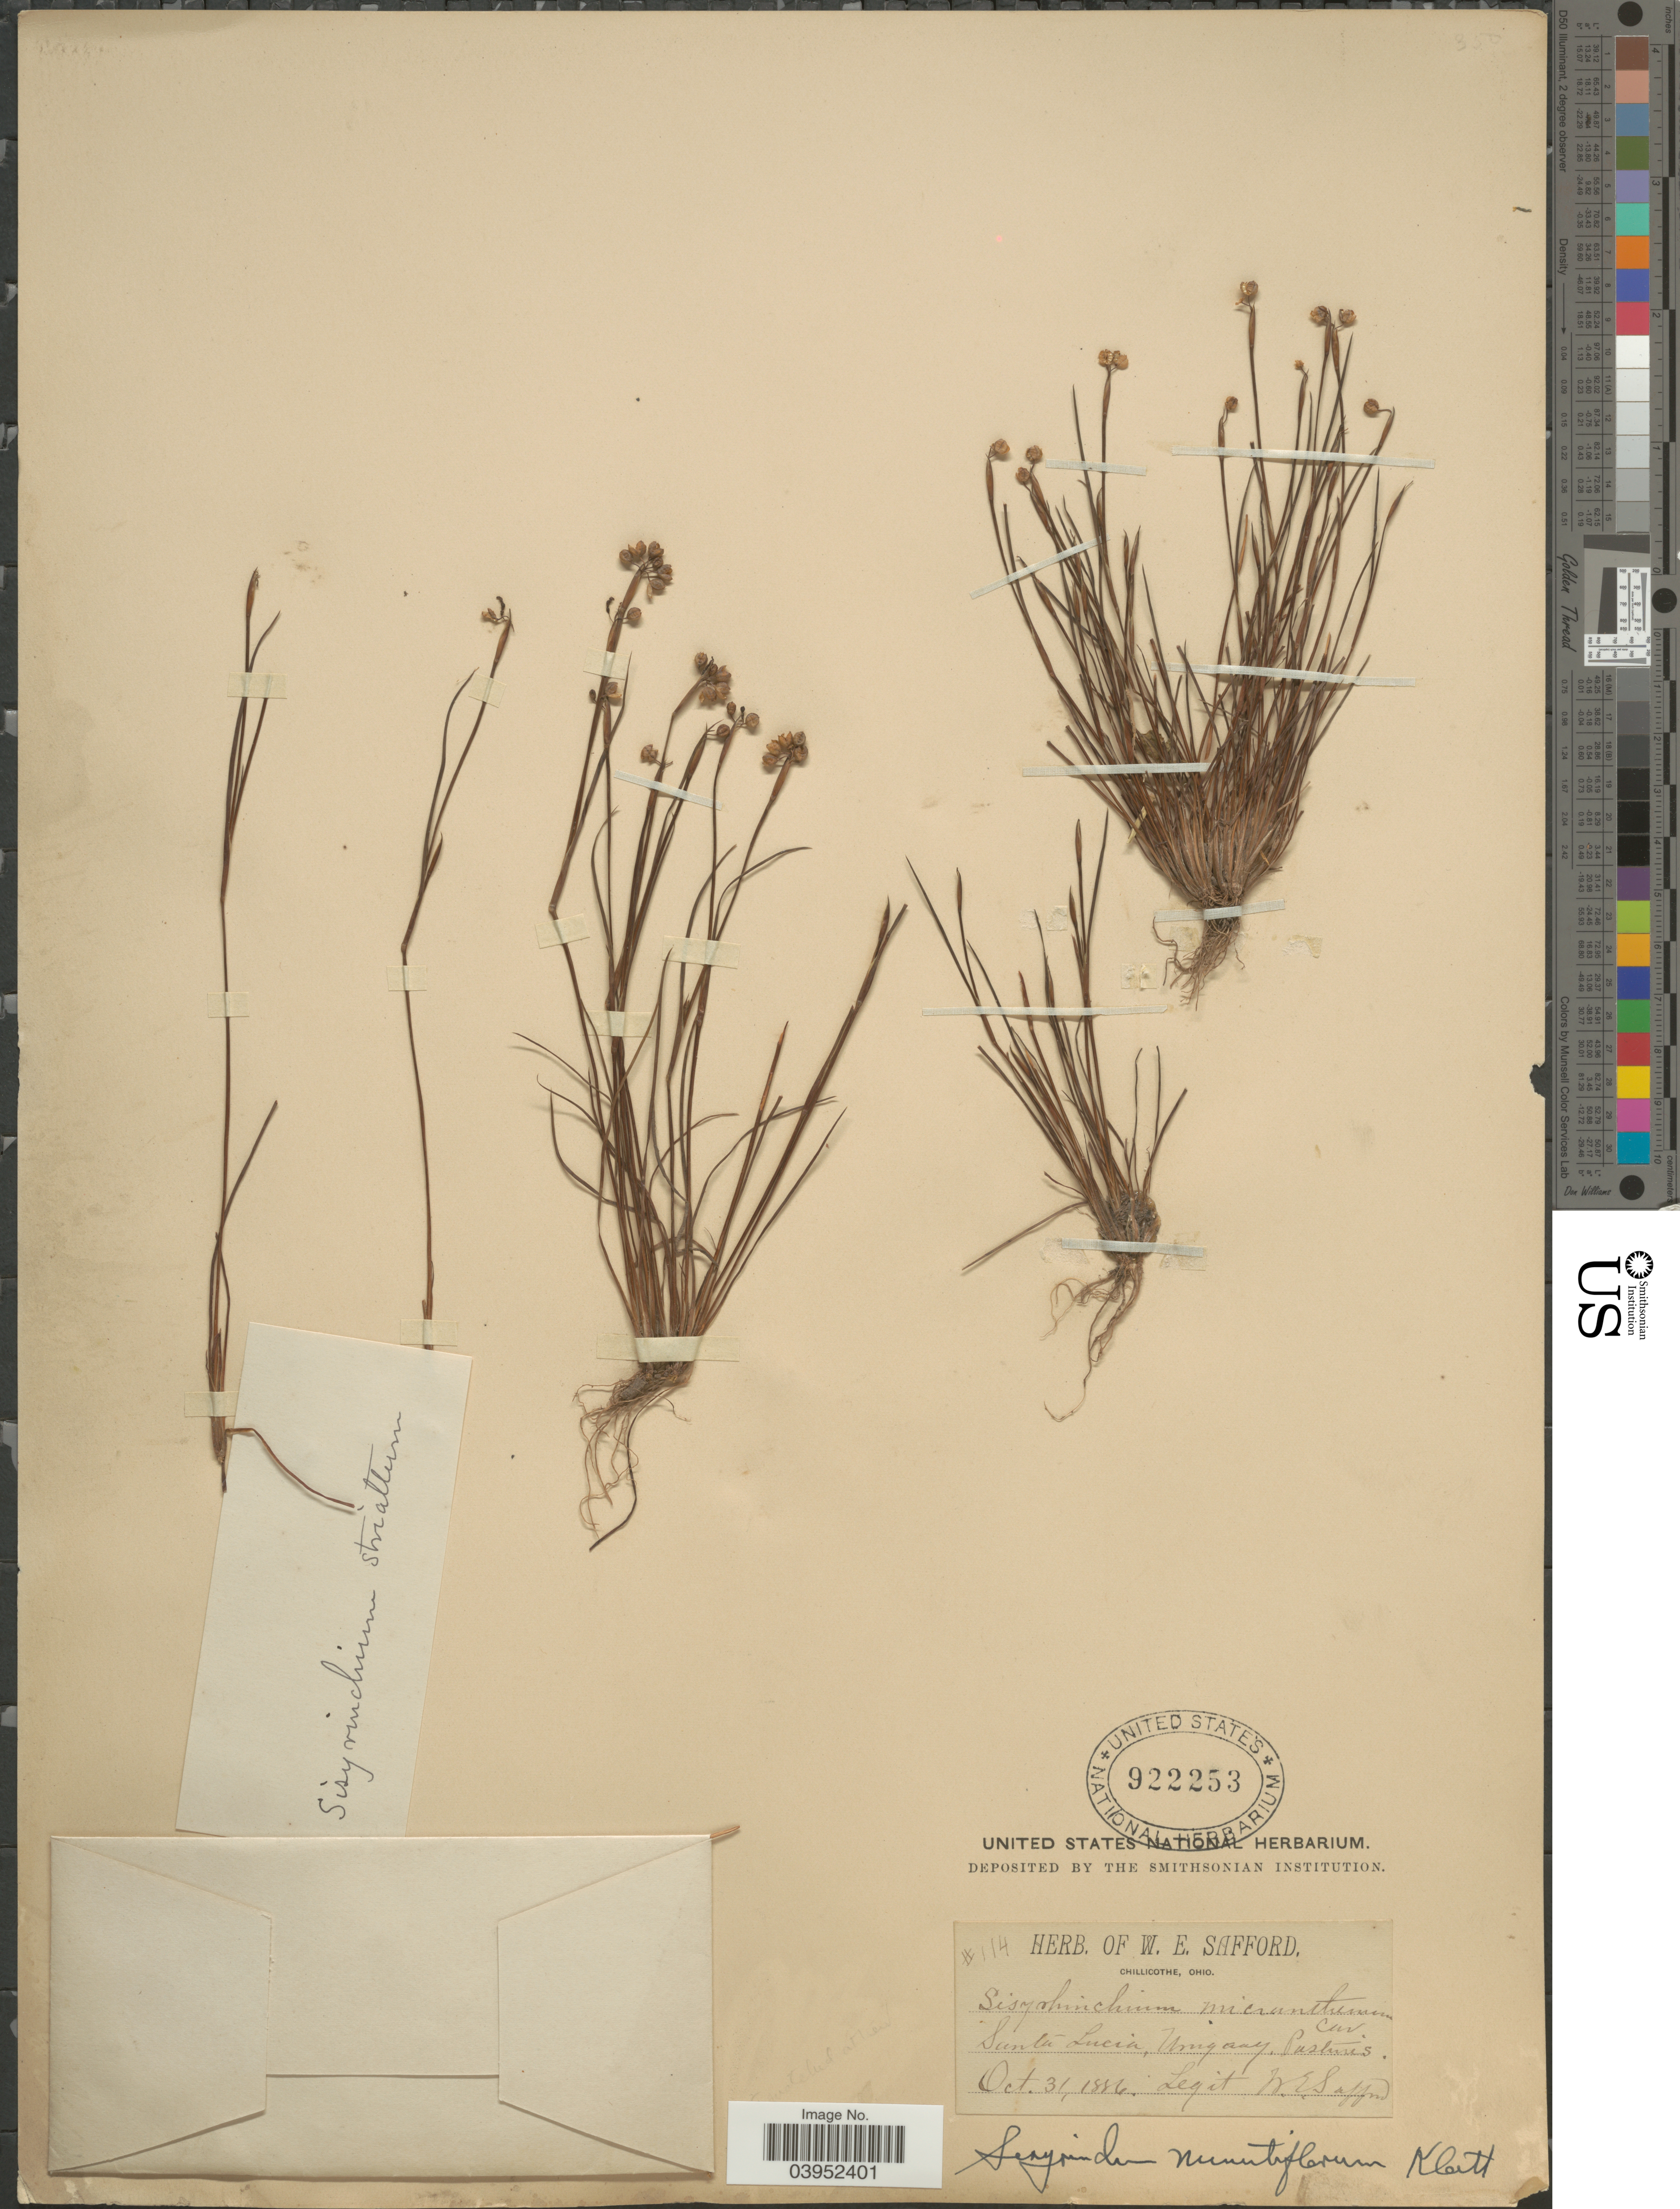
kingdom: Plantae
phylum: Tracheophyta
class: Liliopsida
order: Asparagales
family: Iridaceae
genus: Sisyrinchium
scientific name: Sisyrinchium minutiflorum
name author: Klatt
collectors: W. E. Safford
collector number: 114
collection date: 1886-10-31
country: Uruguay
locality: Santa Lucia.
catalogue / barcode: US 922253